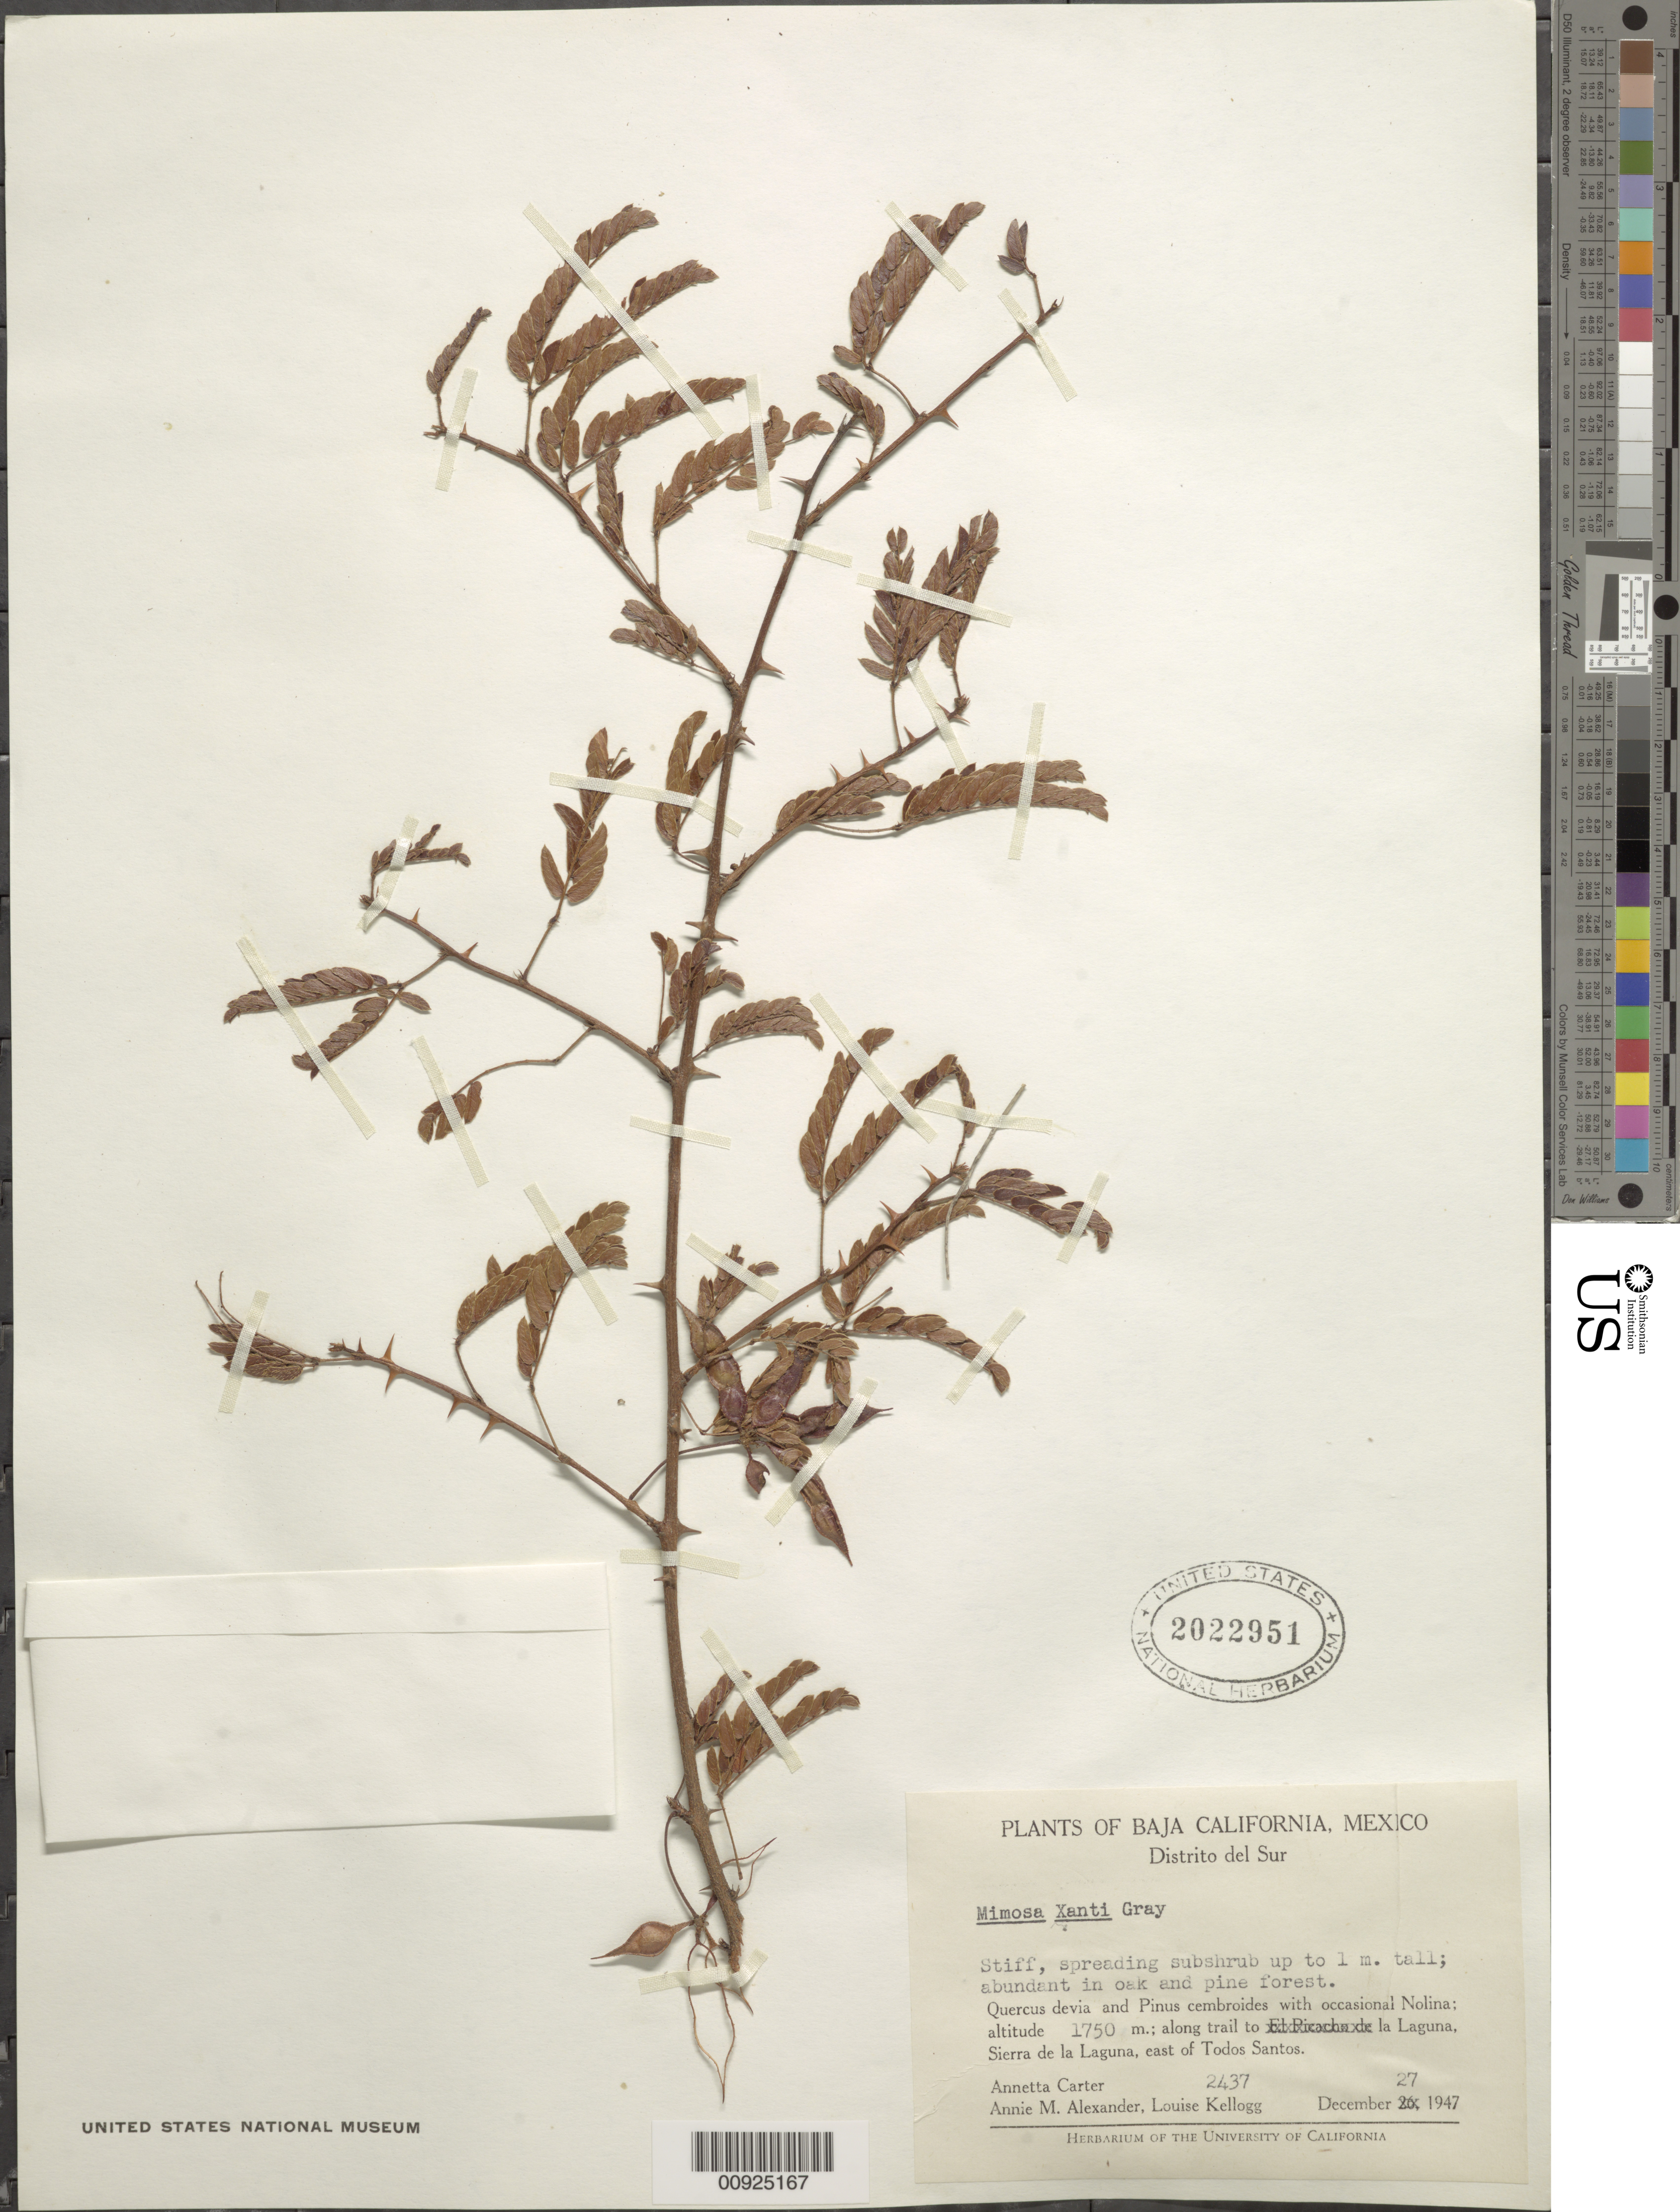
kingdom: Plantae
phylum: Tracheophyta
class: Magnoliopsida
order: Fabales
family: Fabaceae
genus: Mimosa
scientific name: Mimosa xanti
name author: A. Gray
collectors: A. Carter, A. M. Alexander & L. Kellogg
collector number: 2437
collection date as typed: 27 Dec 1947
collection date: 1947-12-27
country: Mexico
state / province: Baja California Sur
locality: Along trail to la Laguna, Sierra de la Laguna, east of Todos Santos. Baja California Distrito del Sur.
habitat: Abundant in oak and pine forest. Quercus devia and Pinus cembroides with occasional Nolina.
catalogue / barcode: US 2022951